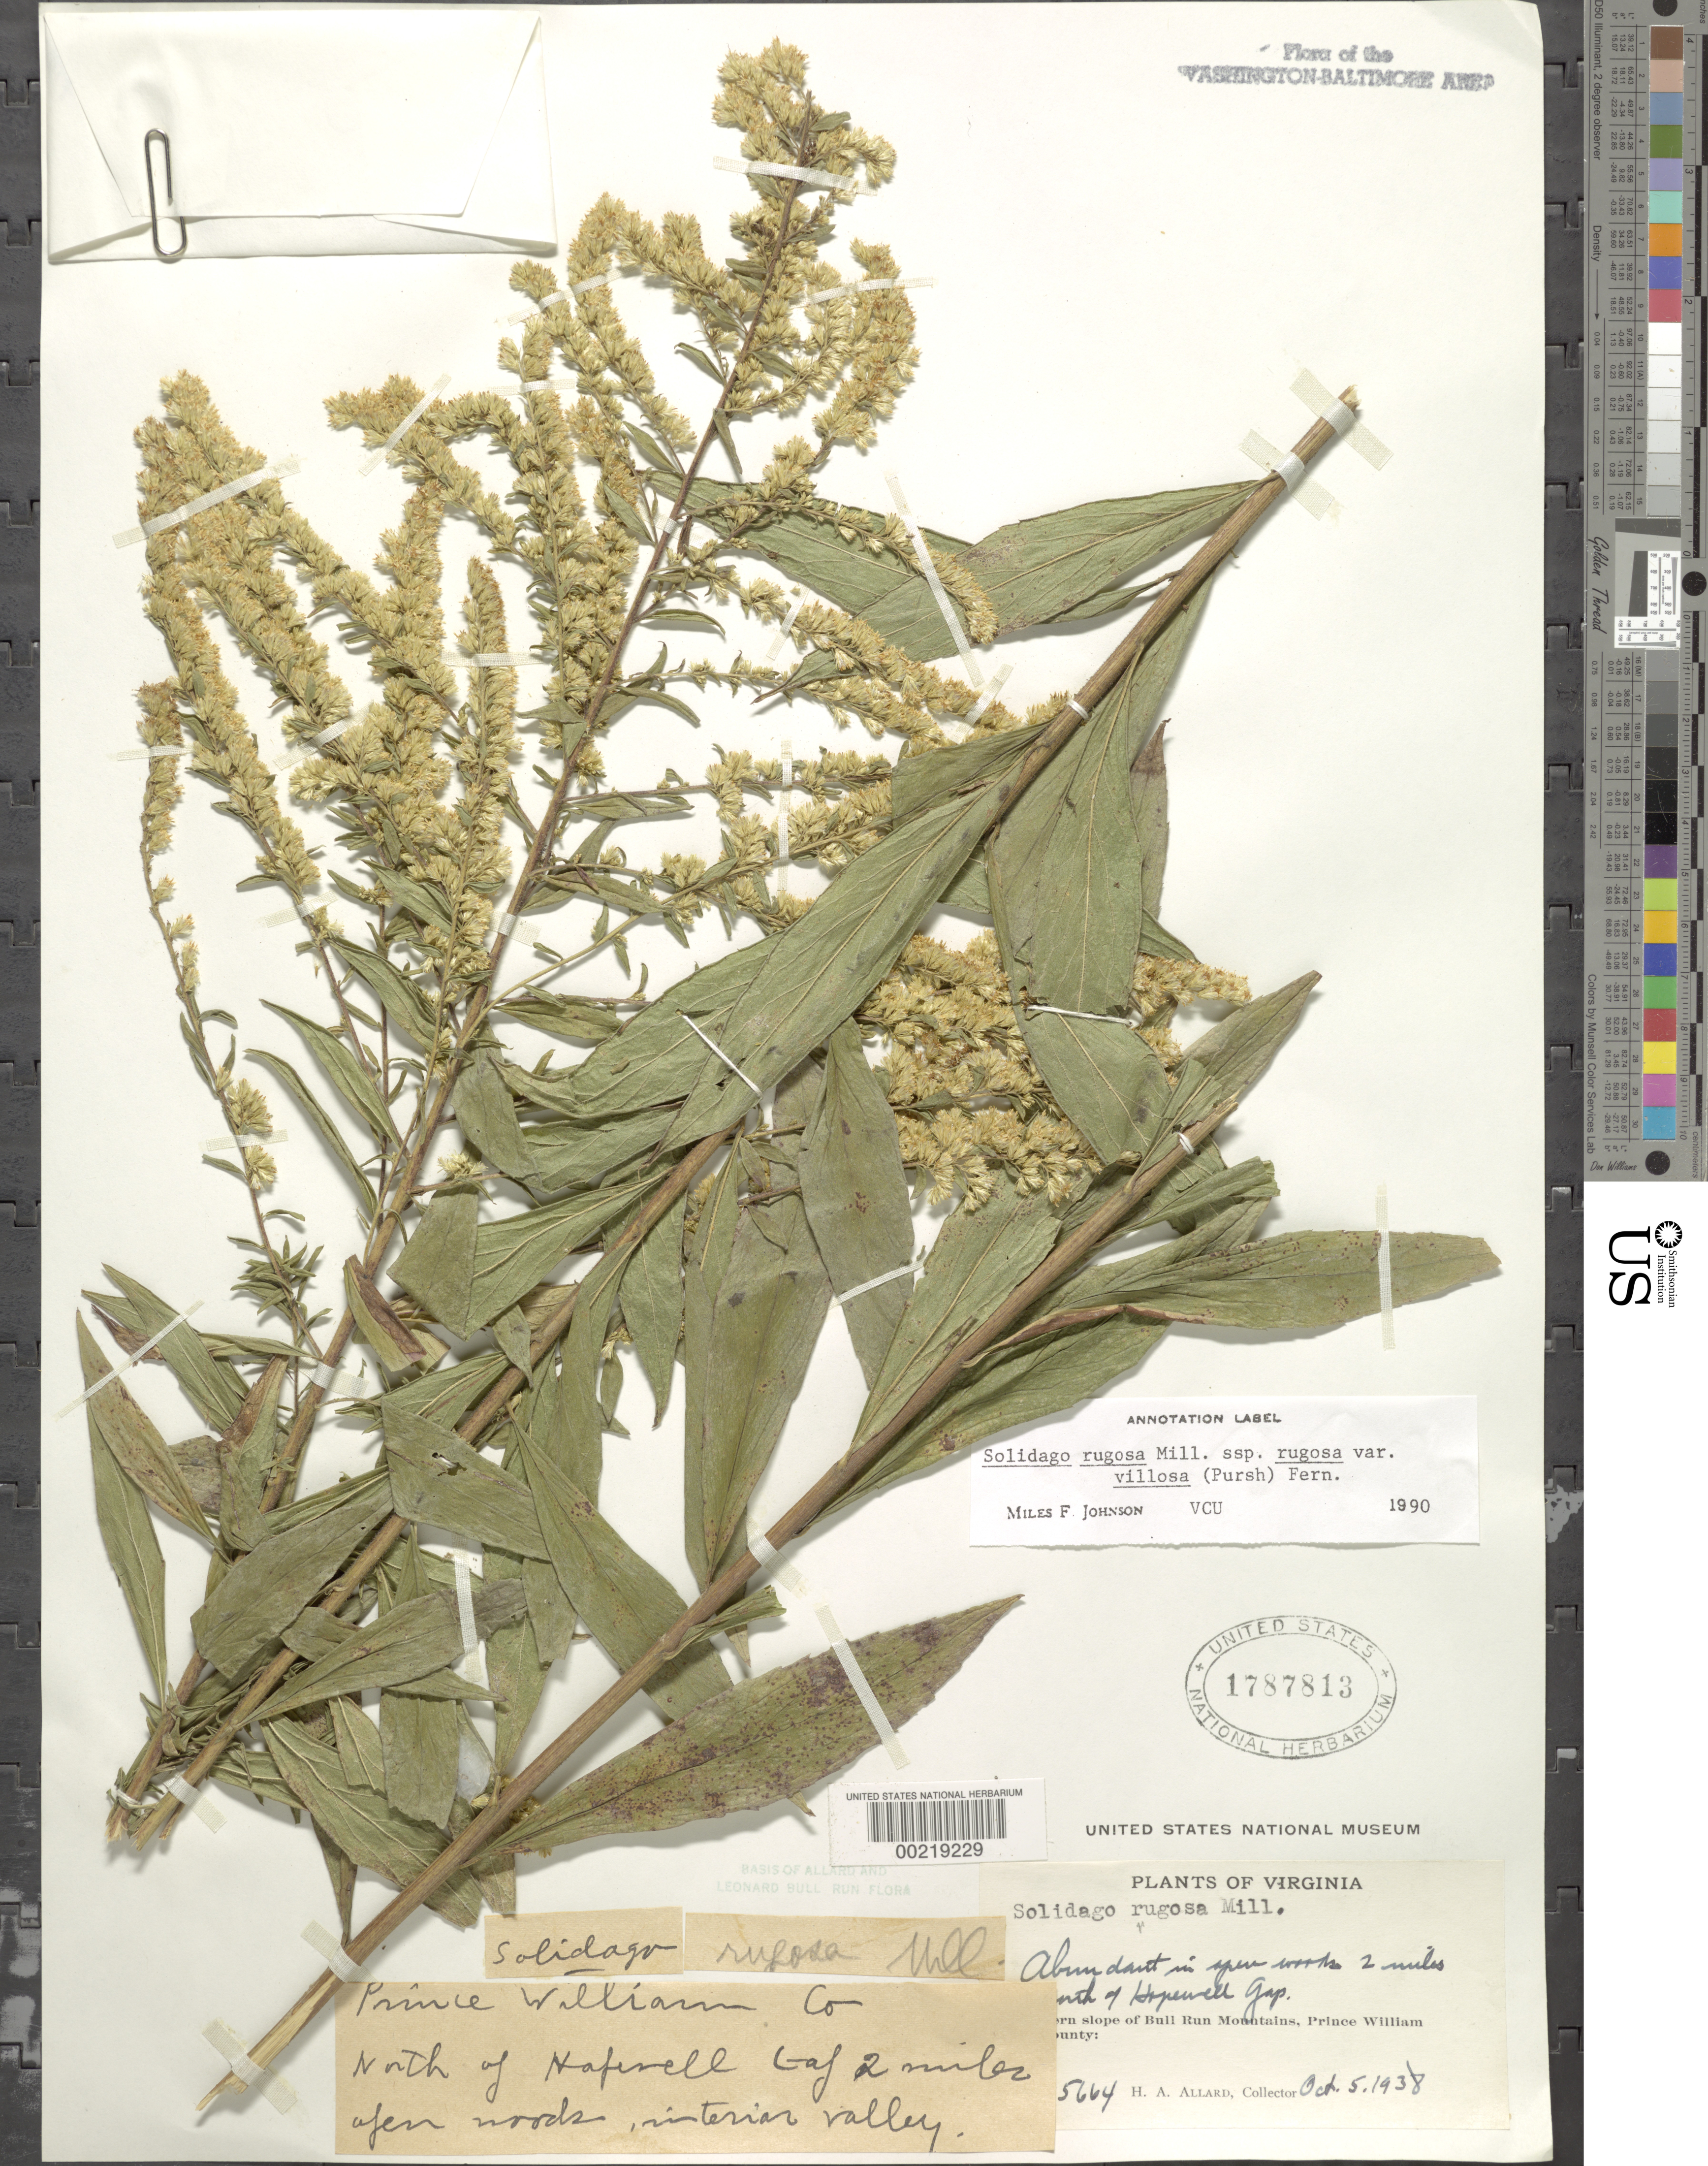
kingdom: Plantae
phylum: Tracheophyta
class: Magnoliopsida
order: Asterales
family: Asteraceae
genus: Solidago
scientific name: Solidago rugosa var. villosa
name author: Mill.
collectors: H. A. Allard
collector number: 5664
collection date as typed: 05 Oct 1938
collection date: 1938-10-05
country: United States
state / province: Virginia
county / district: Prince William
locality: North of Hopewell Gap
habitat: Open woods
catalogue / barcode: US 1787813